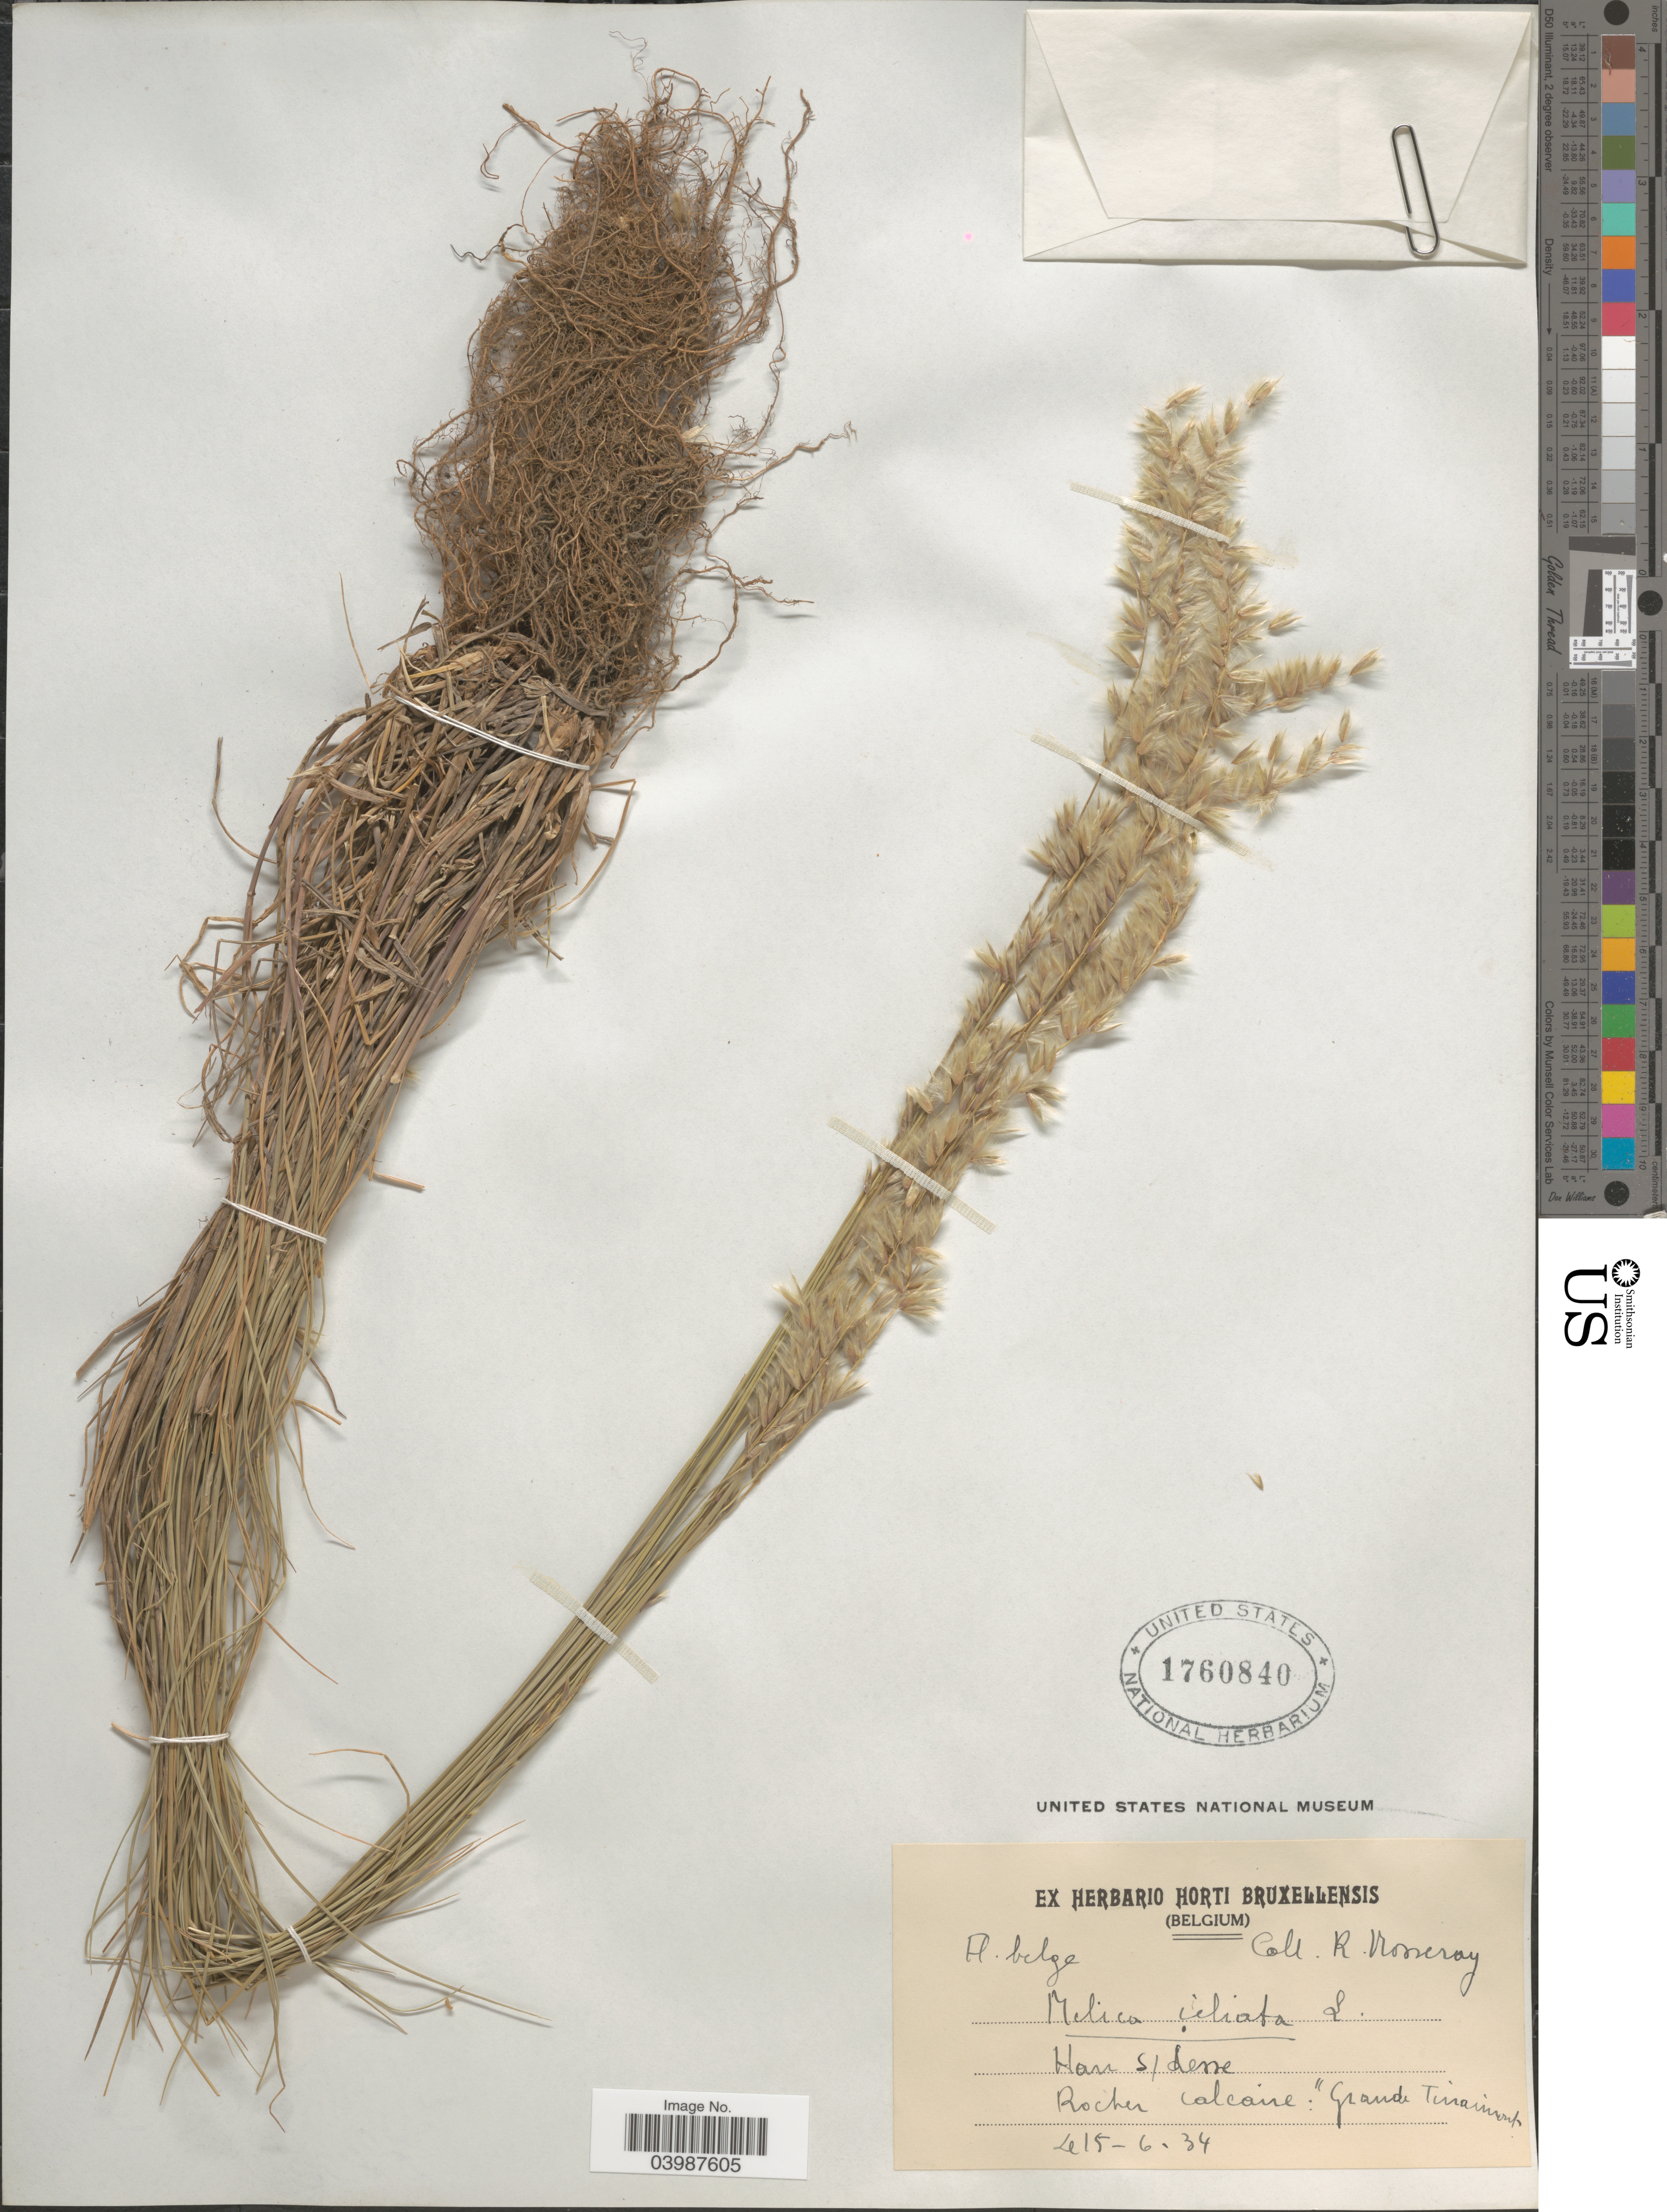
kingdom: Plantae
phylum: Tracheophyta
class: Liliopsida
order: Poales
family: Poaceae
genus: Melica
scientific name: Melica ciliata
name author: L.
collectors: R. Mosseray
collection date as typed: Transcribed d/m/y: 15/6/34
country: Belgium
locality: Belge. Rocher calcaire: "Grande Tinaimont".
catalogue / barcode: US 1760840